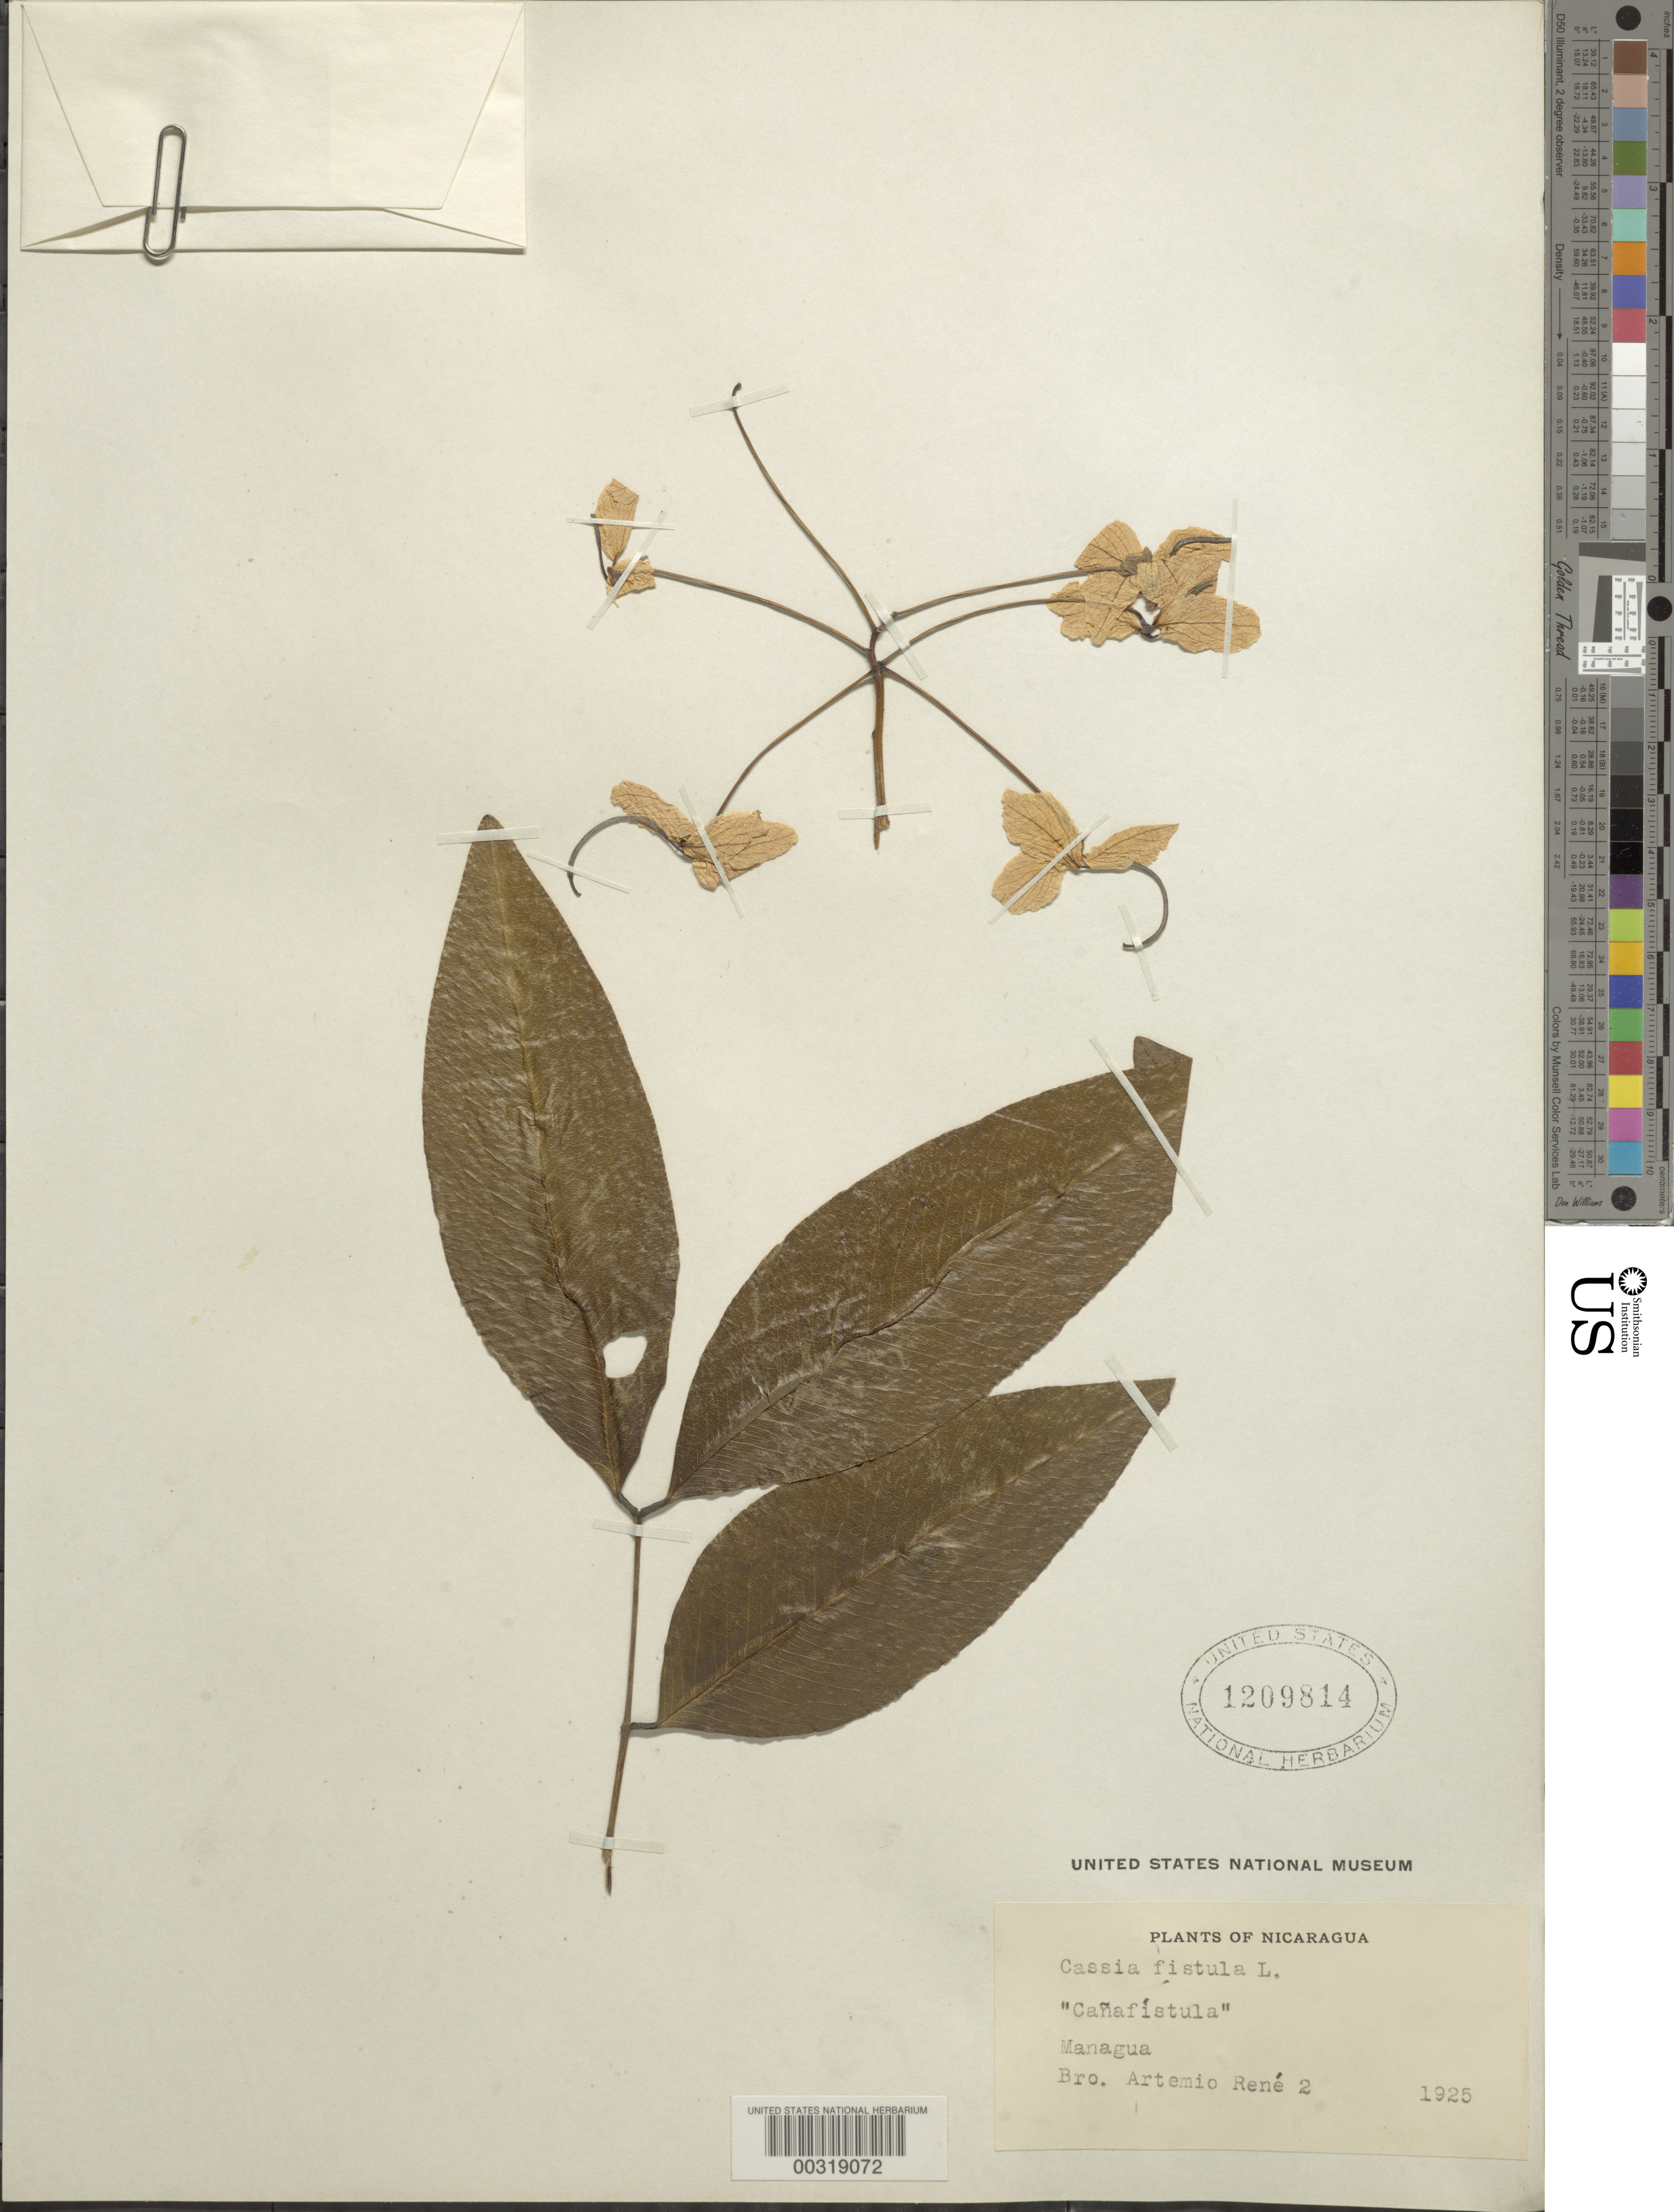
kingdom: Plantae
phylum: Tracheophyta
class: Magnoliopsida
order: Fabales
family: Fabaceae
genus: Cassia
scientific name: Cassia fistula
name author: L.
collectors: A. Rene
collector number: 2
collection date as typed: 1925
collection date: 1925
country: Nicaragua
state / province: Managua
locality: Managua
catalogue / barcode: US 1209814